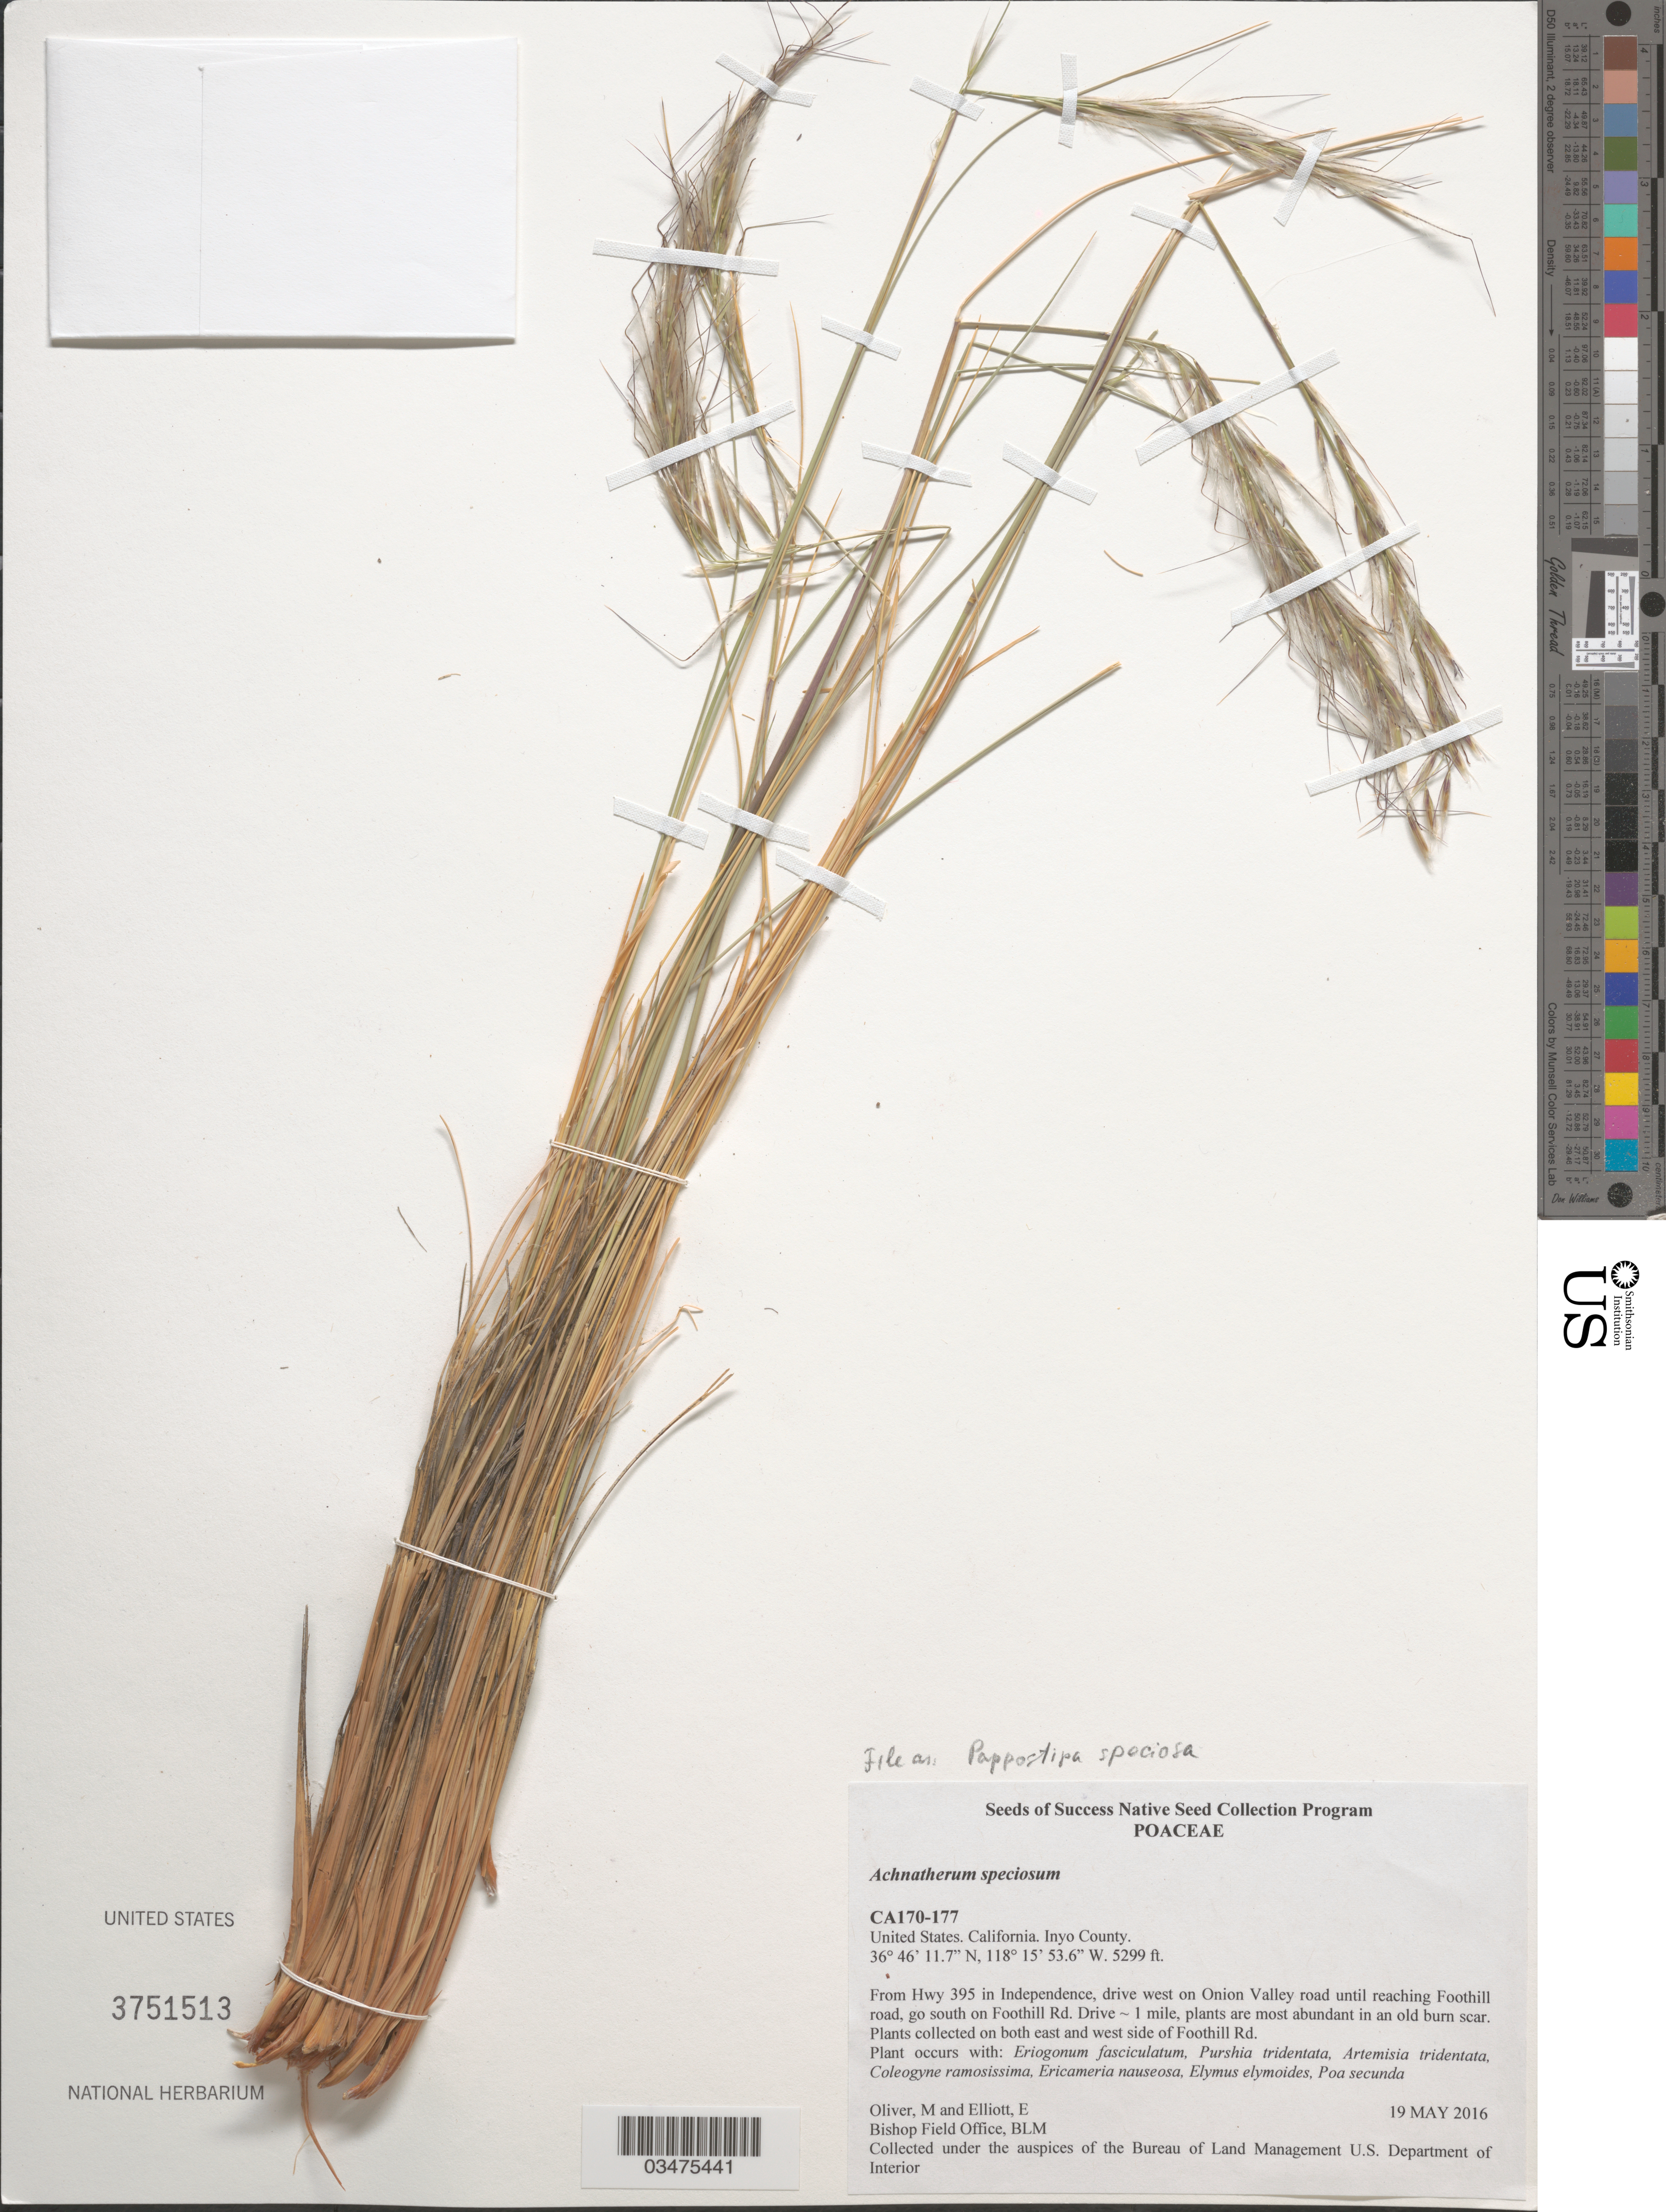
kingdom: Plantae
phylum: Tracheophyta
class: Liliopsida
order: Poales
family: Poaceae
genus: Pappostipa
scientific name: Pappostipa speciosa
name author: (Trin. & Rupr.) Romasch.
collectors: M. Oliver & E. Elliott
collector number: CA170-177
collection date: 2016-05-19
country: United States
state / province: California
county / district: Inyo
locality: Inyo National Forest. E and W sides of Foothill Rd.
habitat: With Elymus elymoides, Poa secunda, ect.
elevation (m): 1615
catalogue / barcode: US 3751513